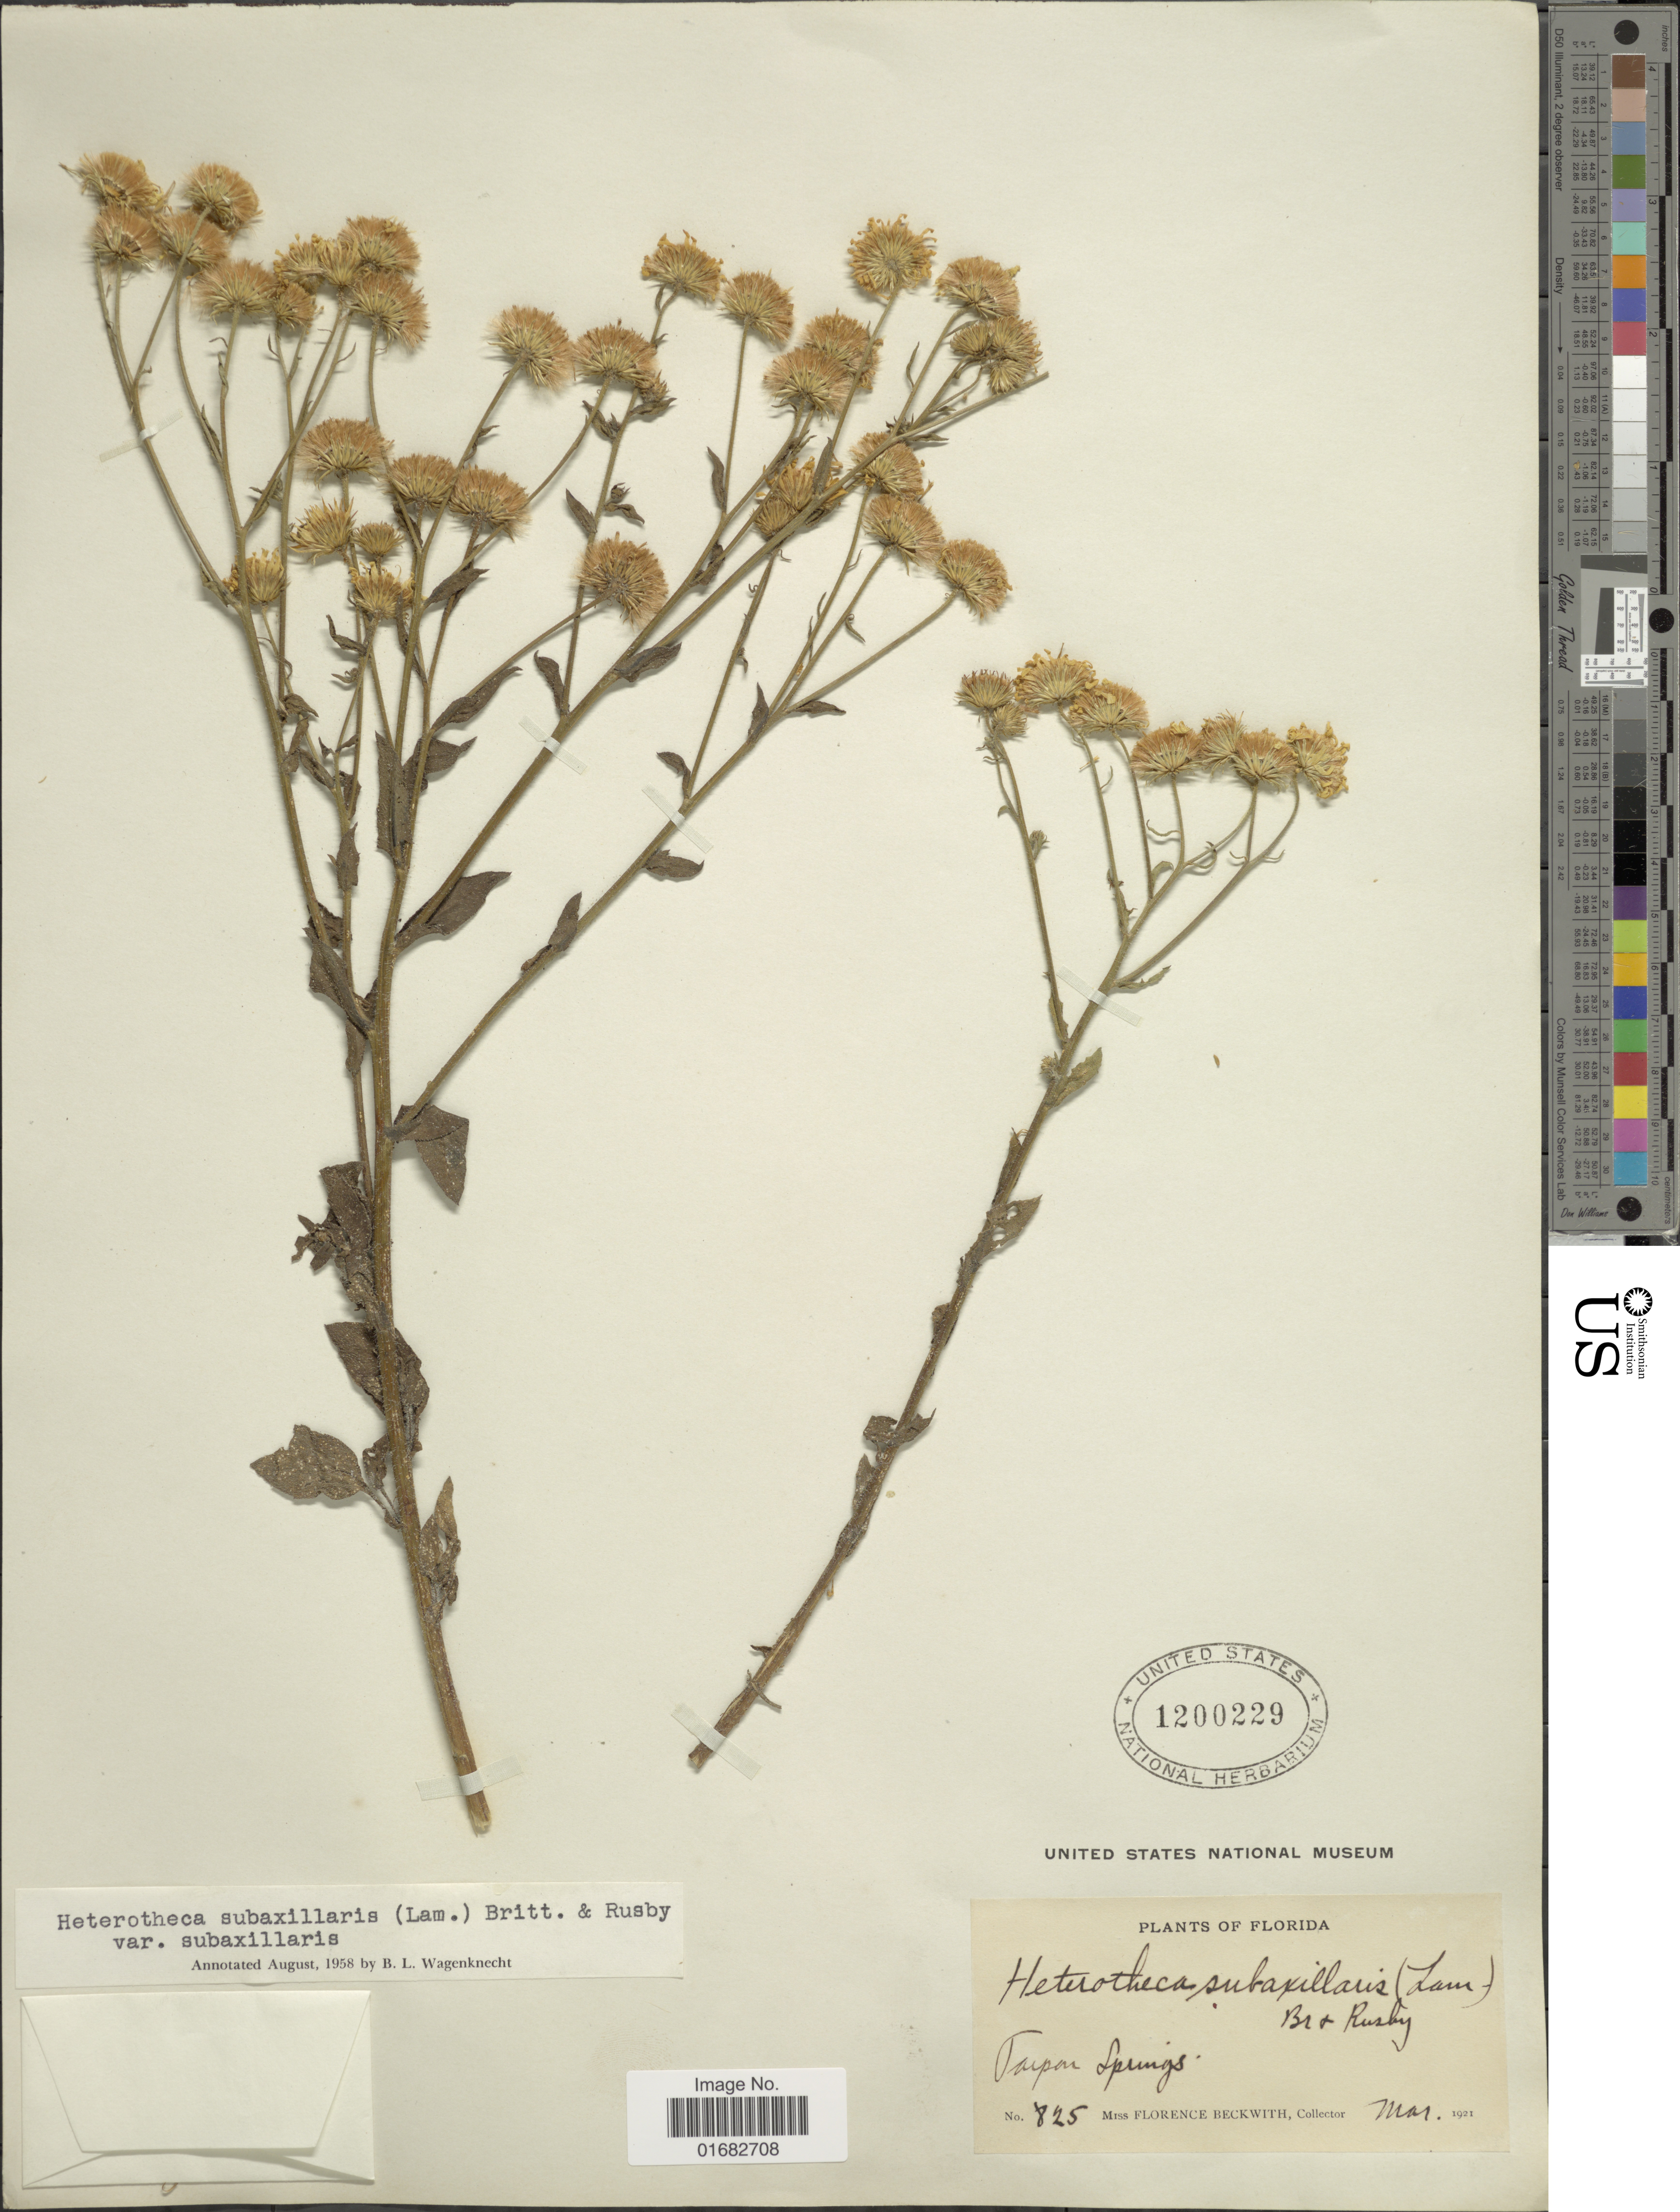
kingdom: Plantae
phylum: Tracheophyta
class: Magnoliopsida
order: Asterales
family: Asteraceae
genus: Heterotheca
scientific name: Heterotheca subaxillaris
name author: (Lam.) Britton & Rusby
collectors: F. Beckwith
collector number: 825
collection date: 1921-03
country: United States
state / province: Florida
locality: Tarpon Springs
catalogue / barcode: US 1200229